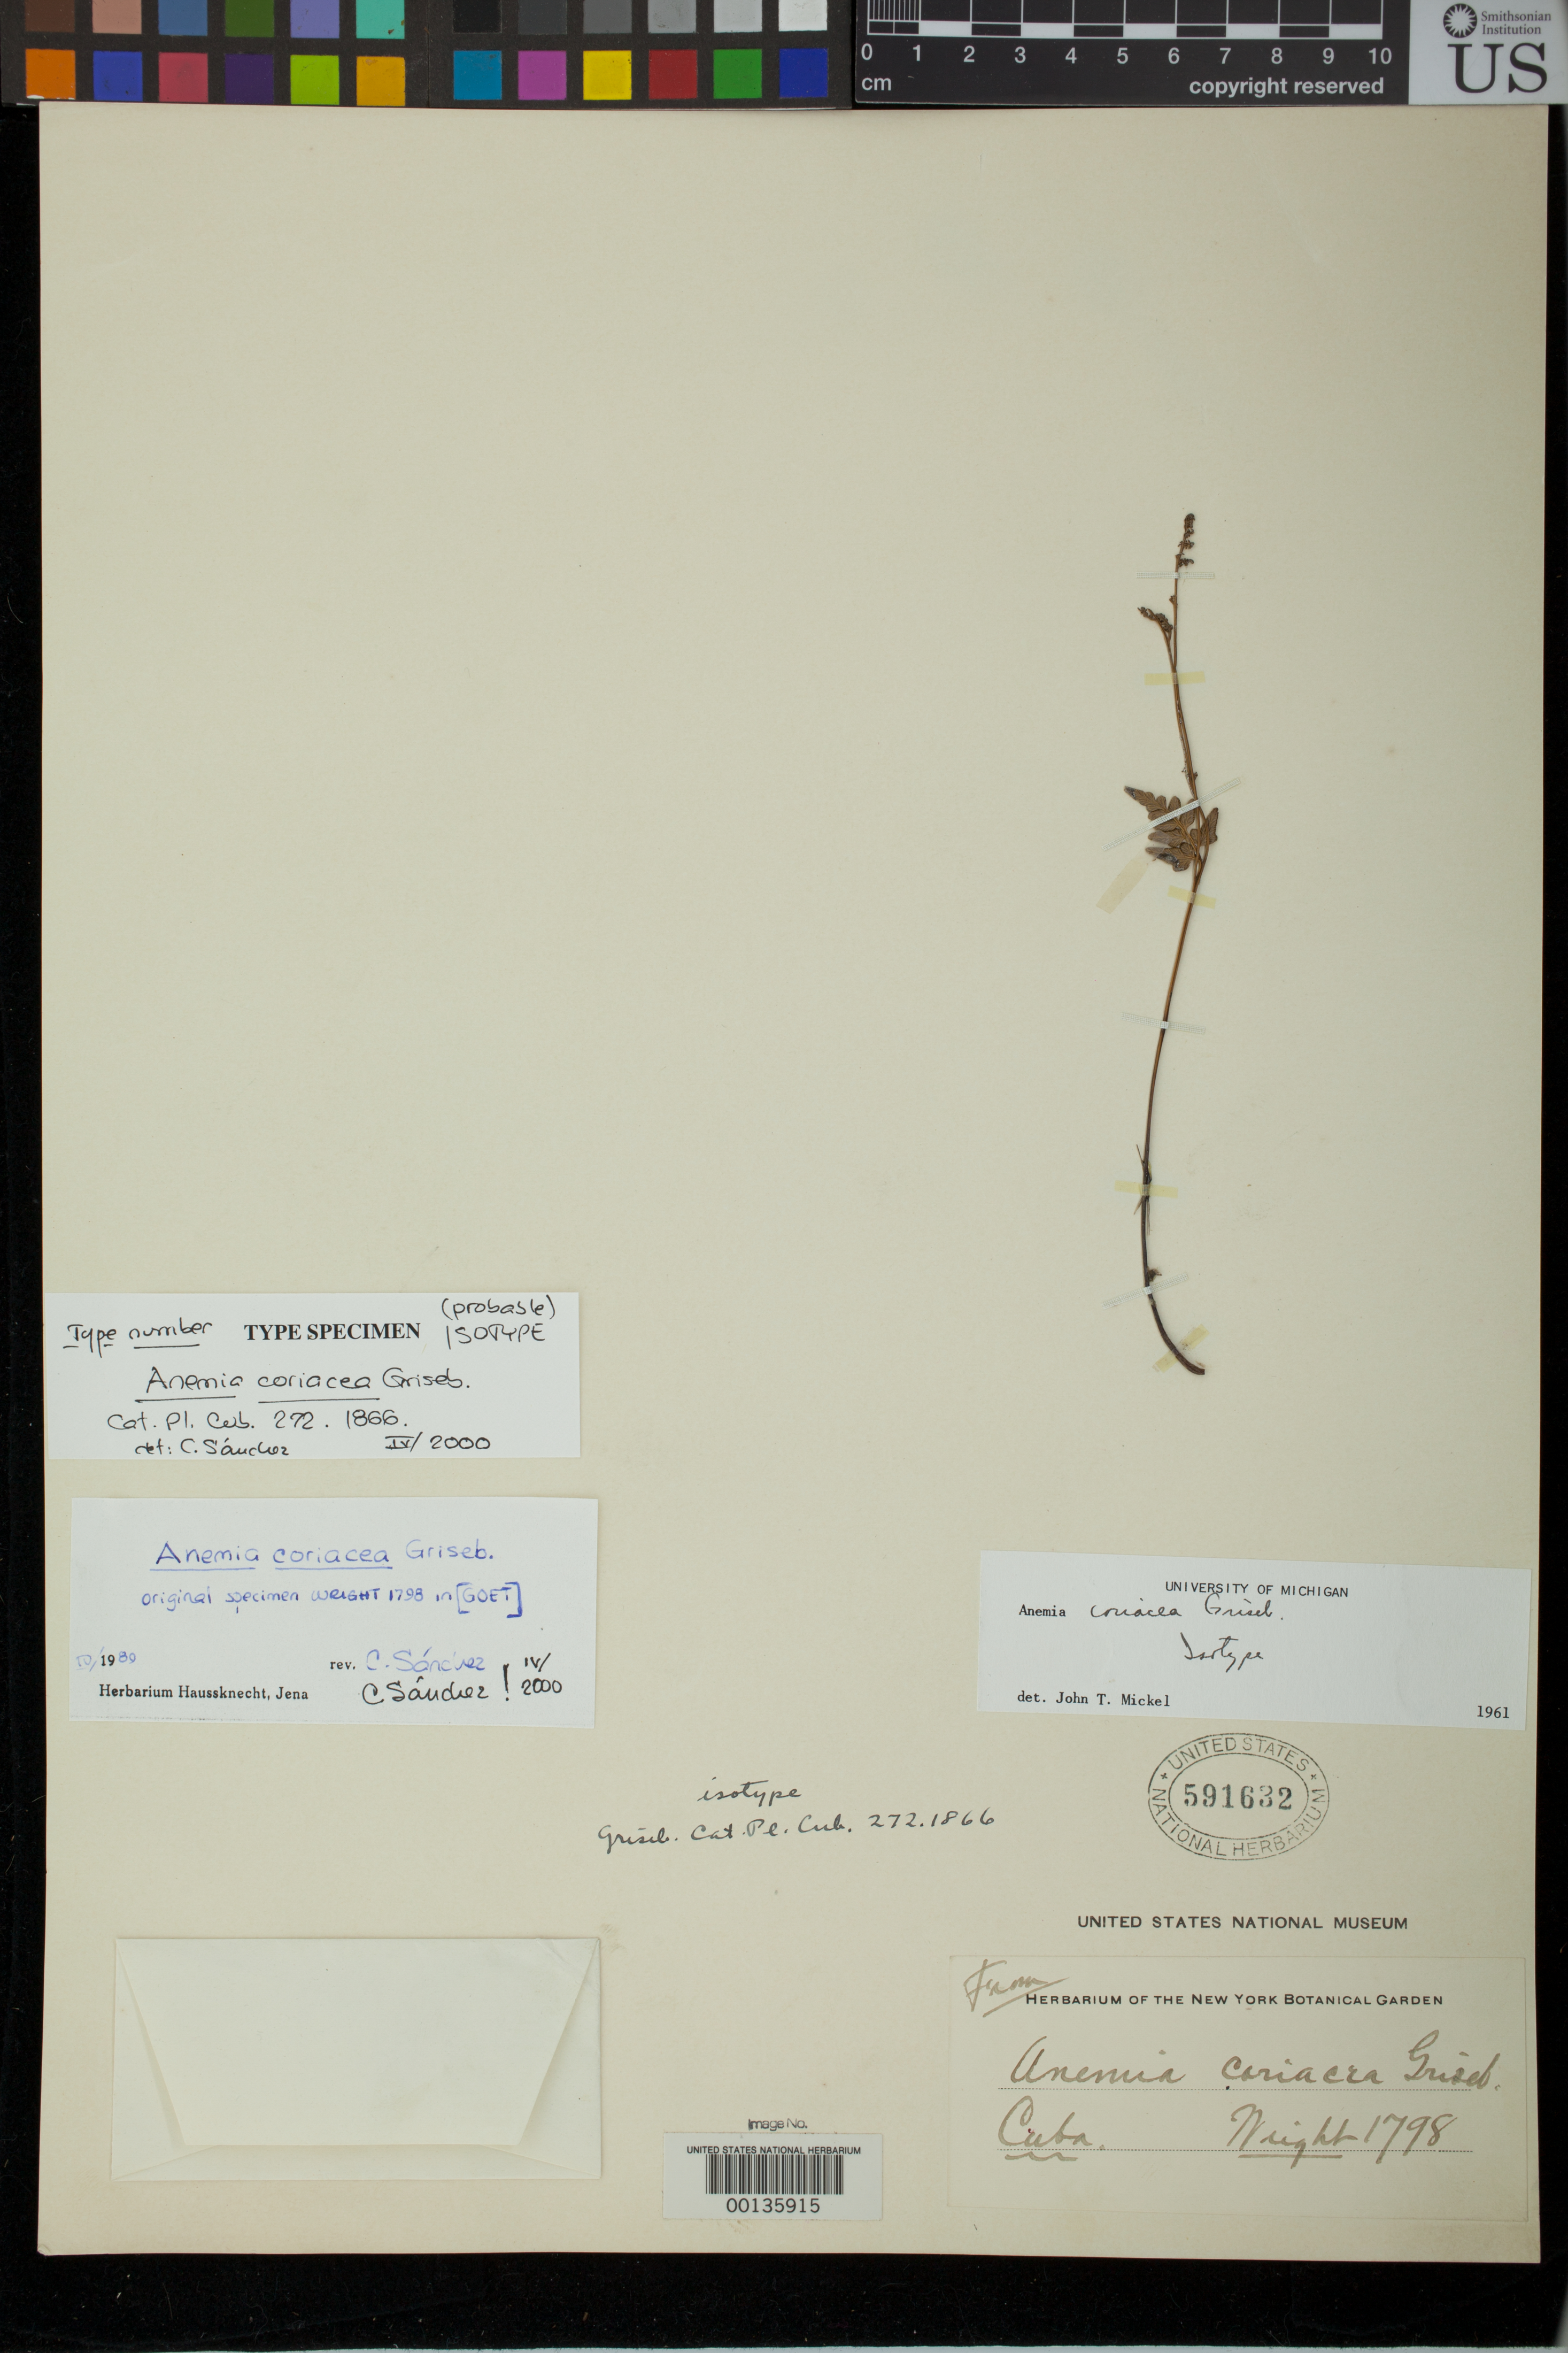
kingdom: Plantae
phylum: Tracheophyta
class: Polypodiopsida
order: Schizaeales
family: Anemiaceae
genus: Anemia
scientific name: Anemia coriacea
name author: Griseb.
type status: Isotype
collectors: C. Wright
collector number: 1798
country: Cuba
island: Greater Antilles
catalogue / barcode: US 591632